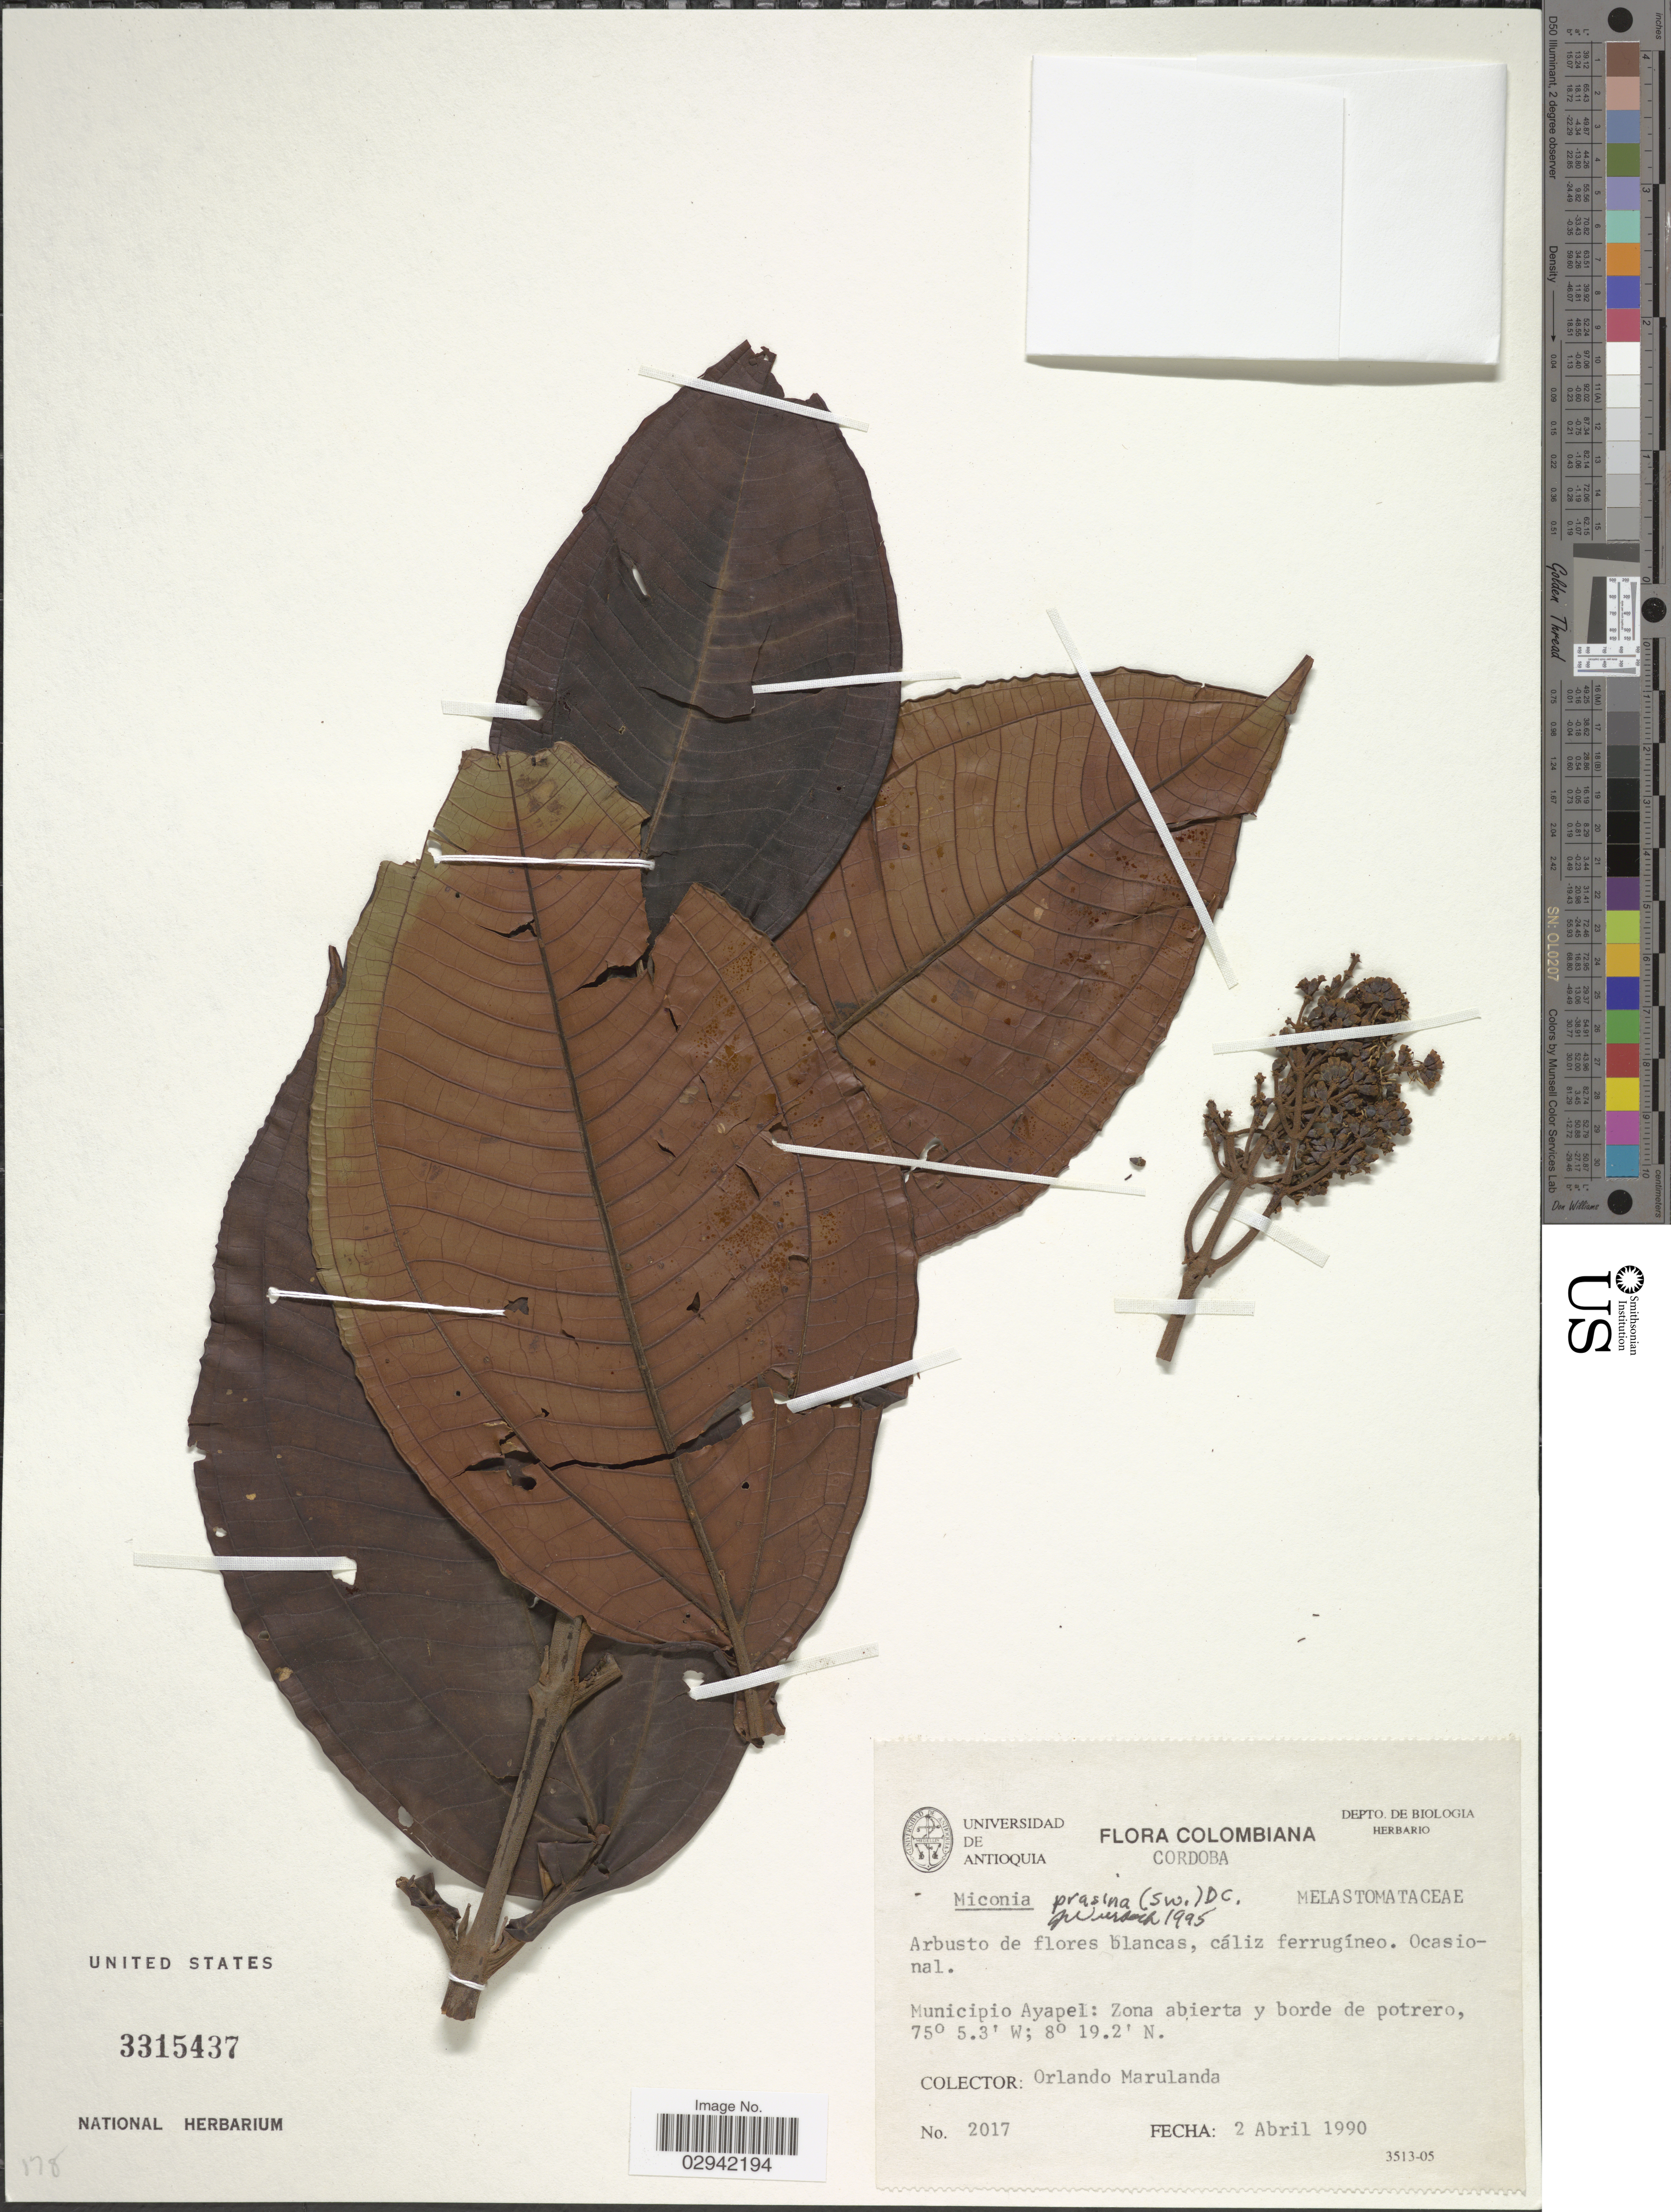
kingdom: Plantae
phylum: Tracheophyta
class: Magnoliopsida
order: Myrtales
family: Melastomataceae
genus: Miconia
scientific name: Miconia prasina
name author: (Sw.) DC.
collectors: O. Marulanda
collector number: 2017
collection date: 1990-04-02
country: Colombia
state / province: Córdoba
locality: Municipio Ayapel: Zona abierta y borde de potrero.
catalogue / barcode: US 3315437